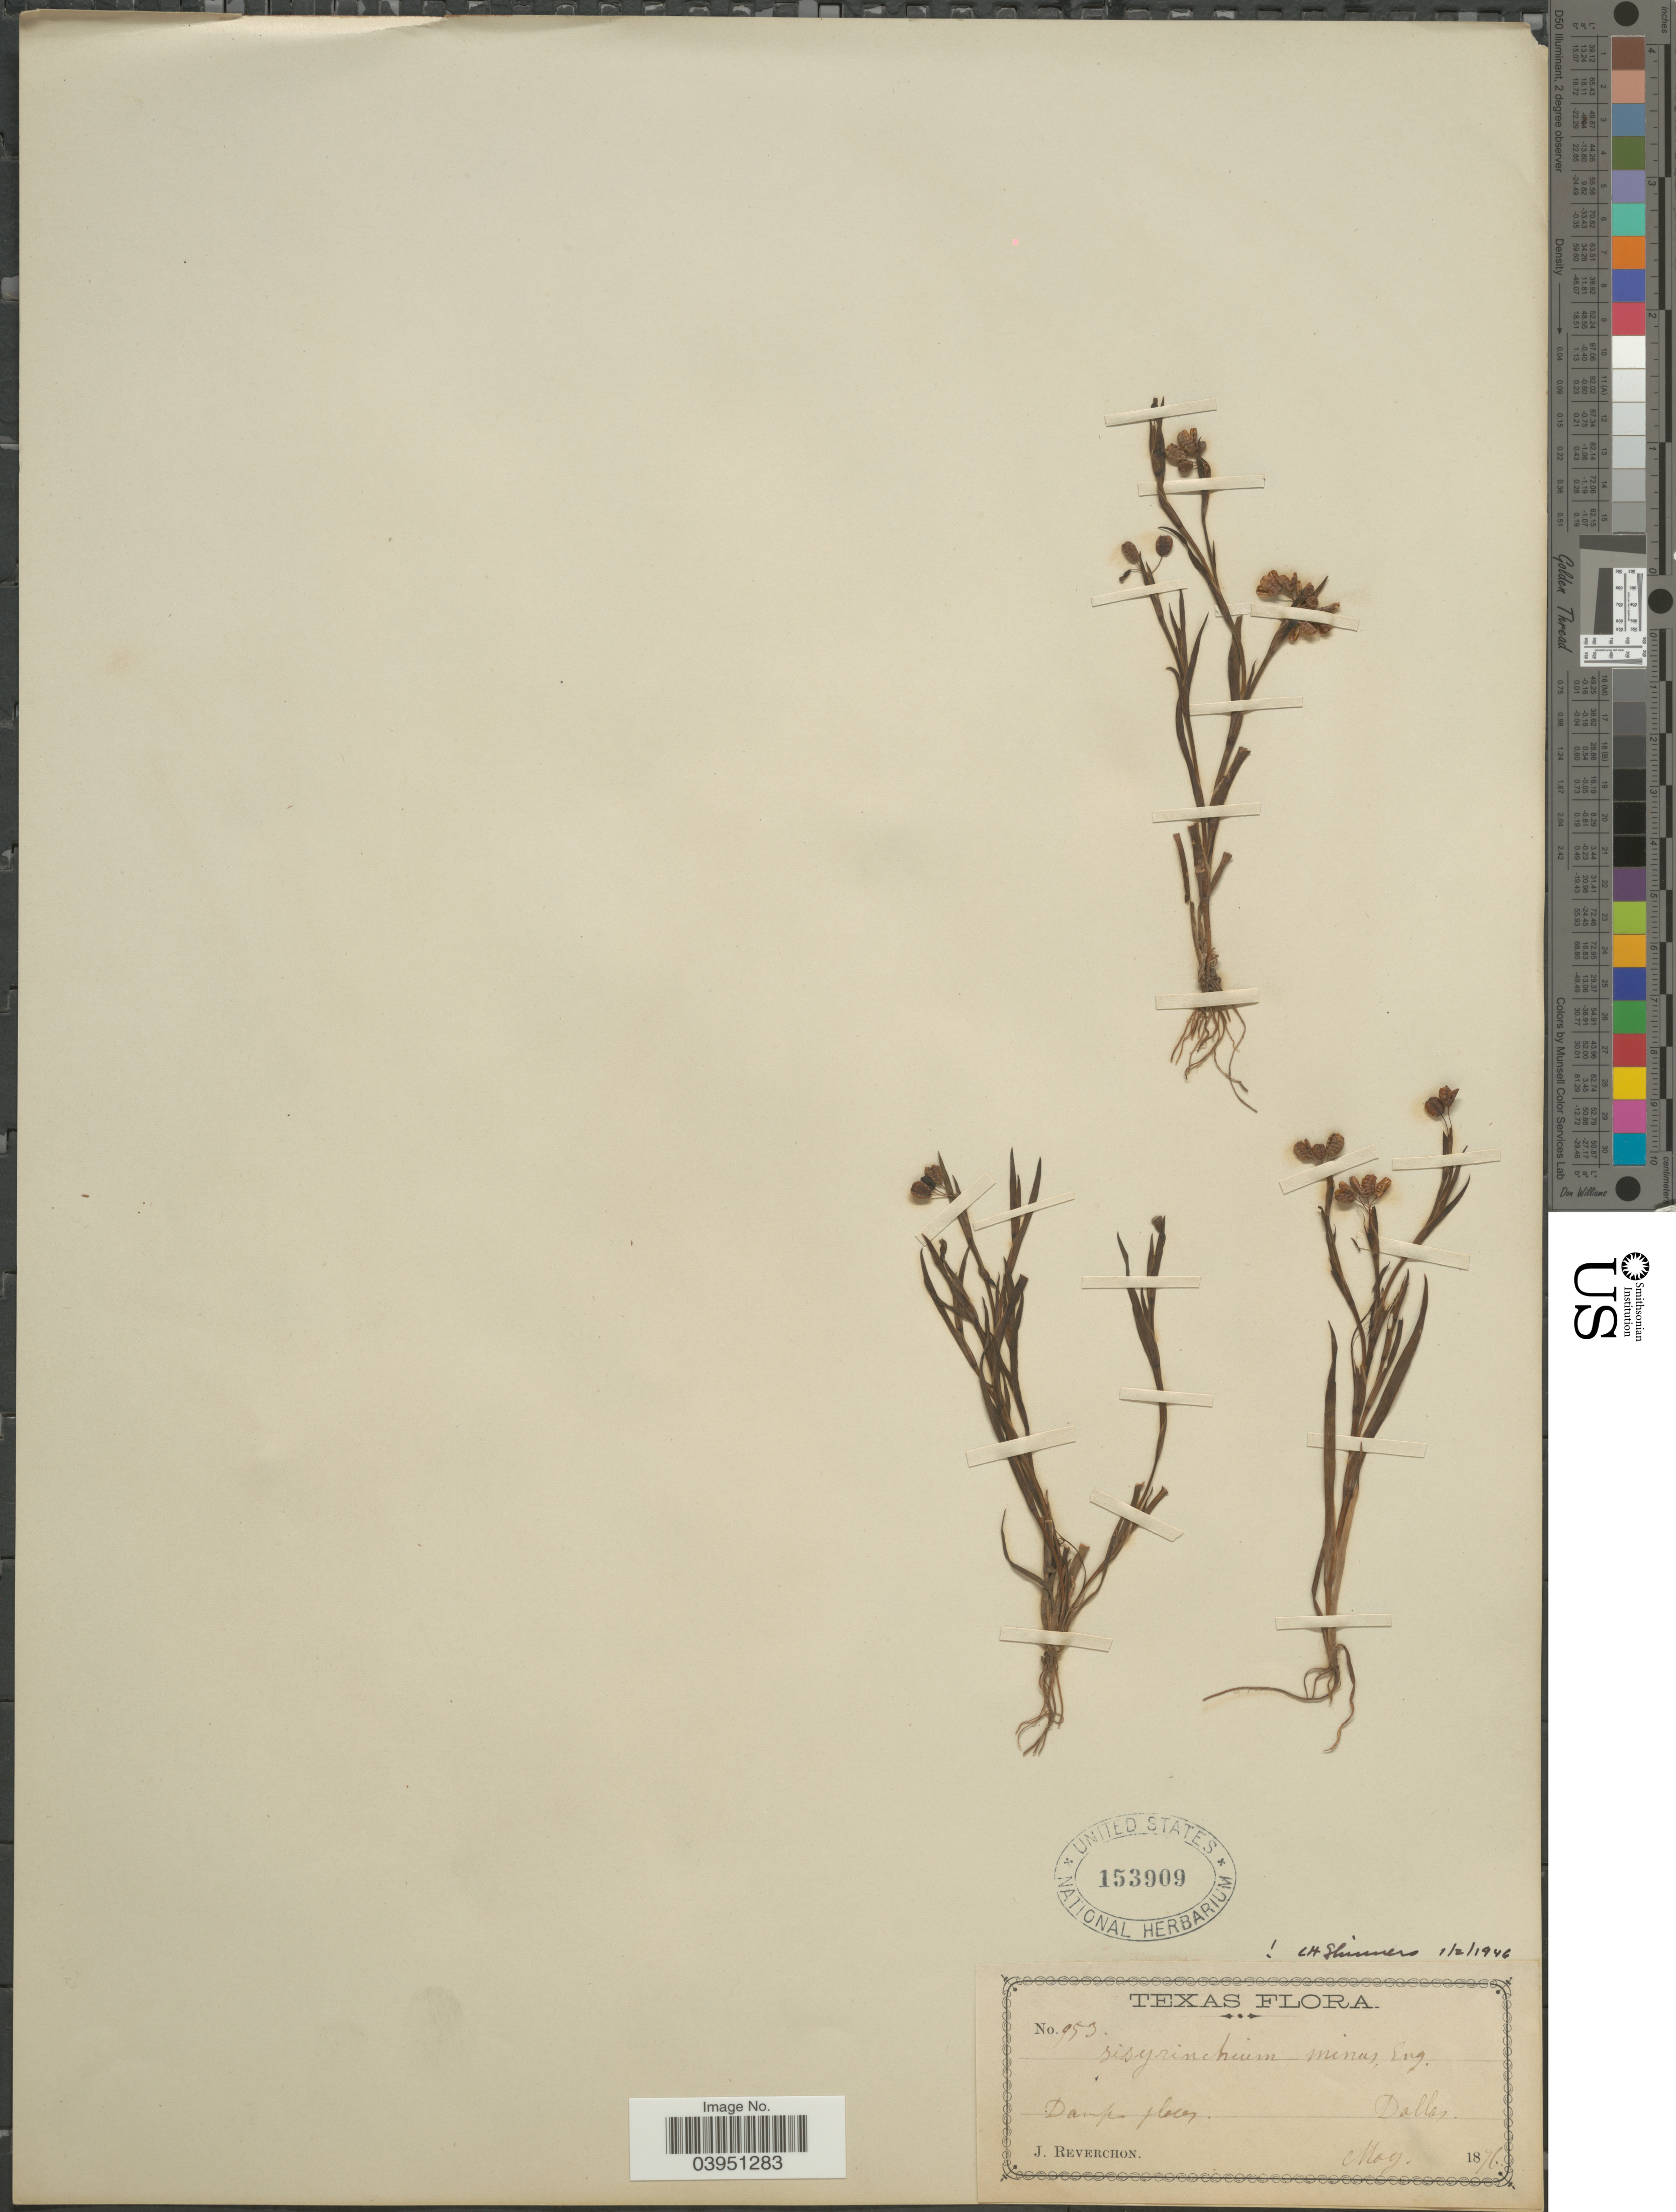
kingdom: Plantae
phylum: Tracheophyta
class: Liliopsida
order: Asparagales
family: Iridaceae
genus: Sisyrinchium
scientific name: Sisyrinchium minus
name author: Engelm. & A. Gray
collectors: J. Reverchon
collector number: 953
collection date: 1876-05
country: United States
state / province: Texas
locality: Dallas.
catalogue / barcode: US 153909